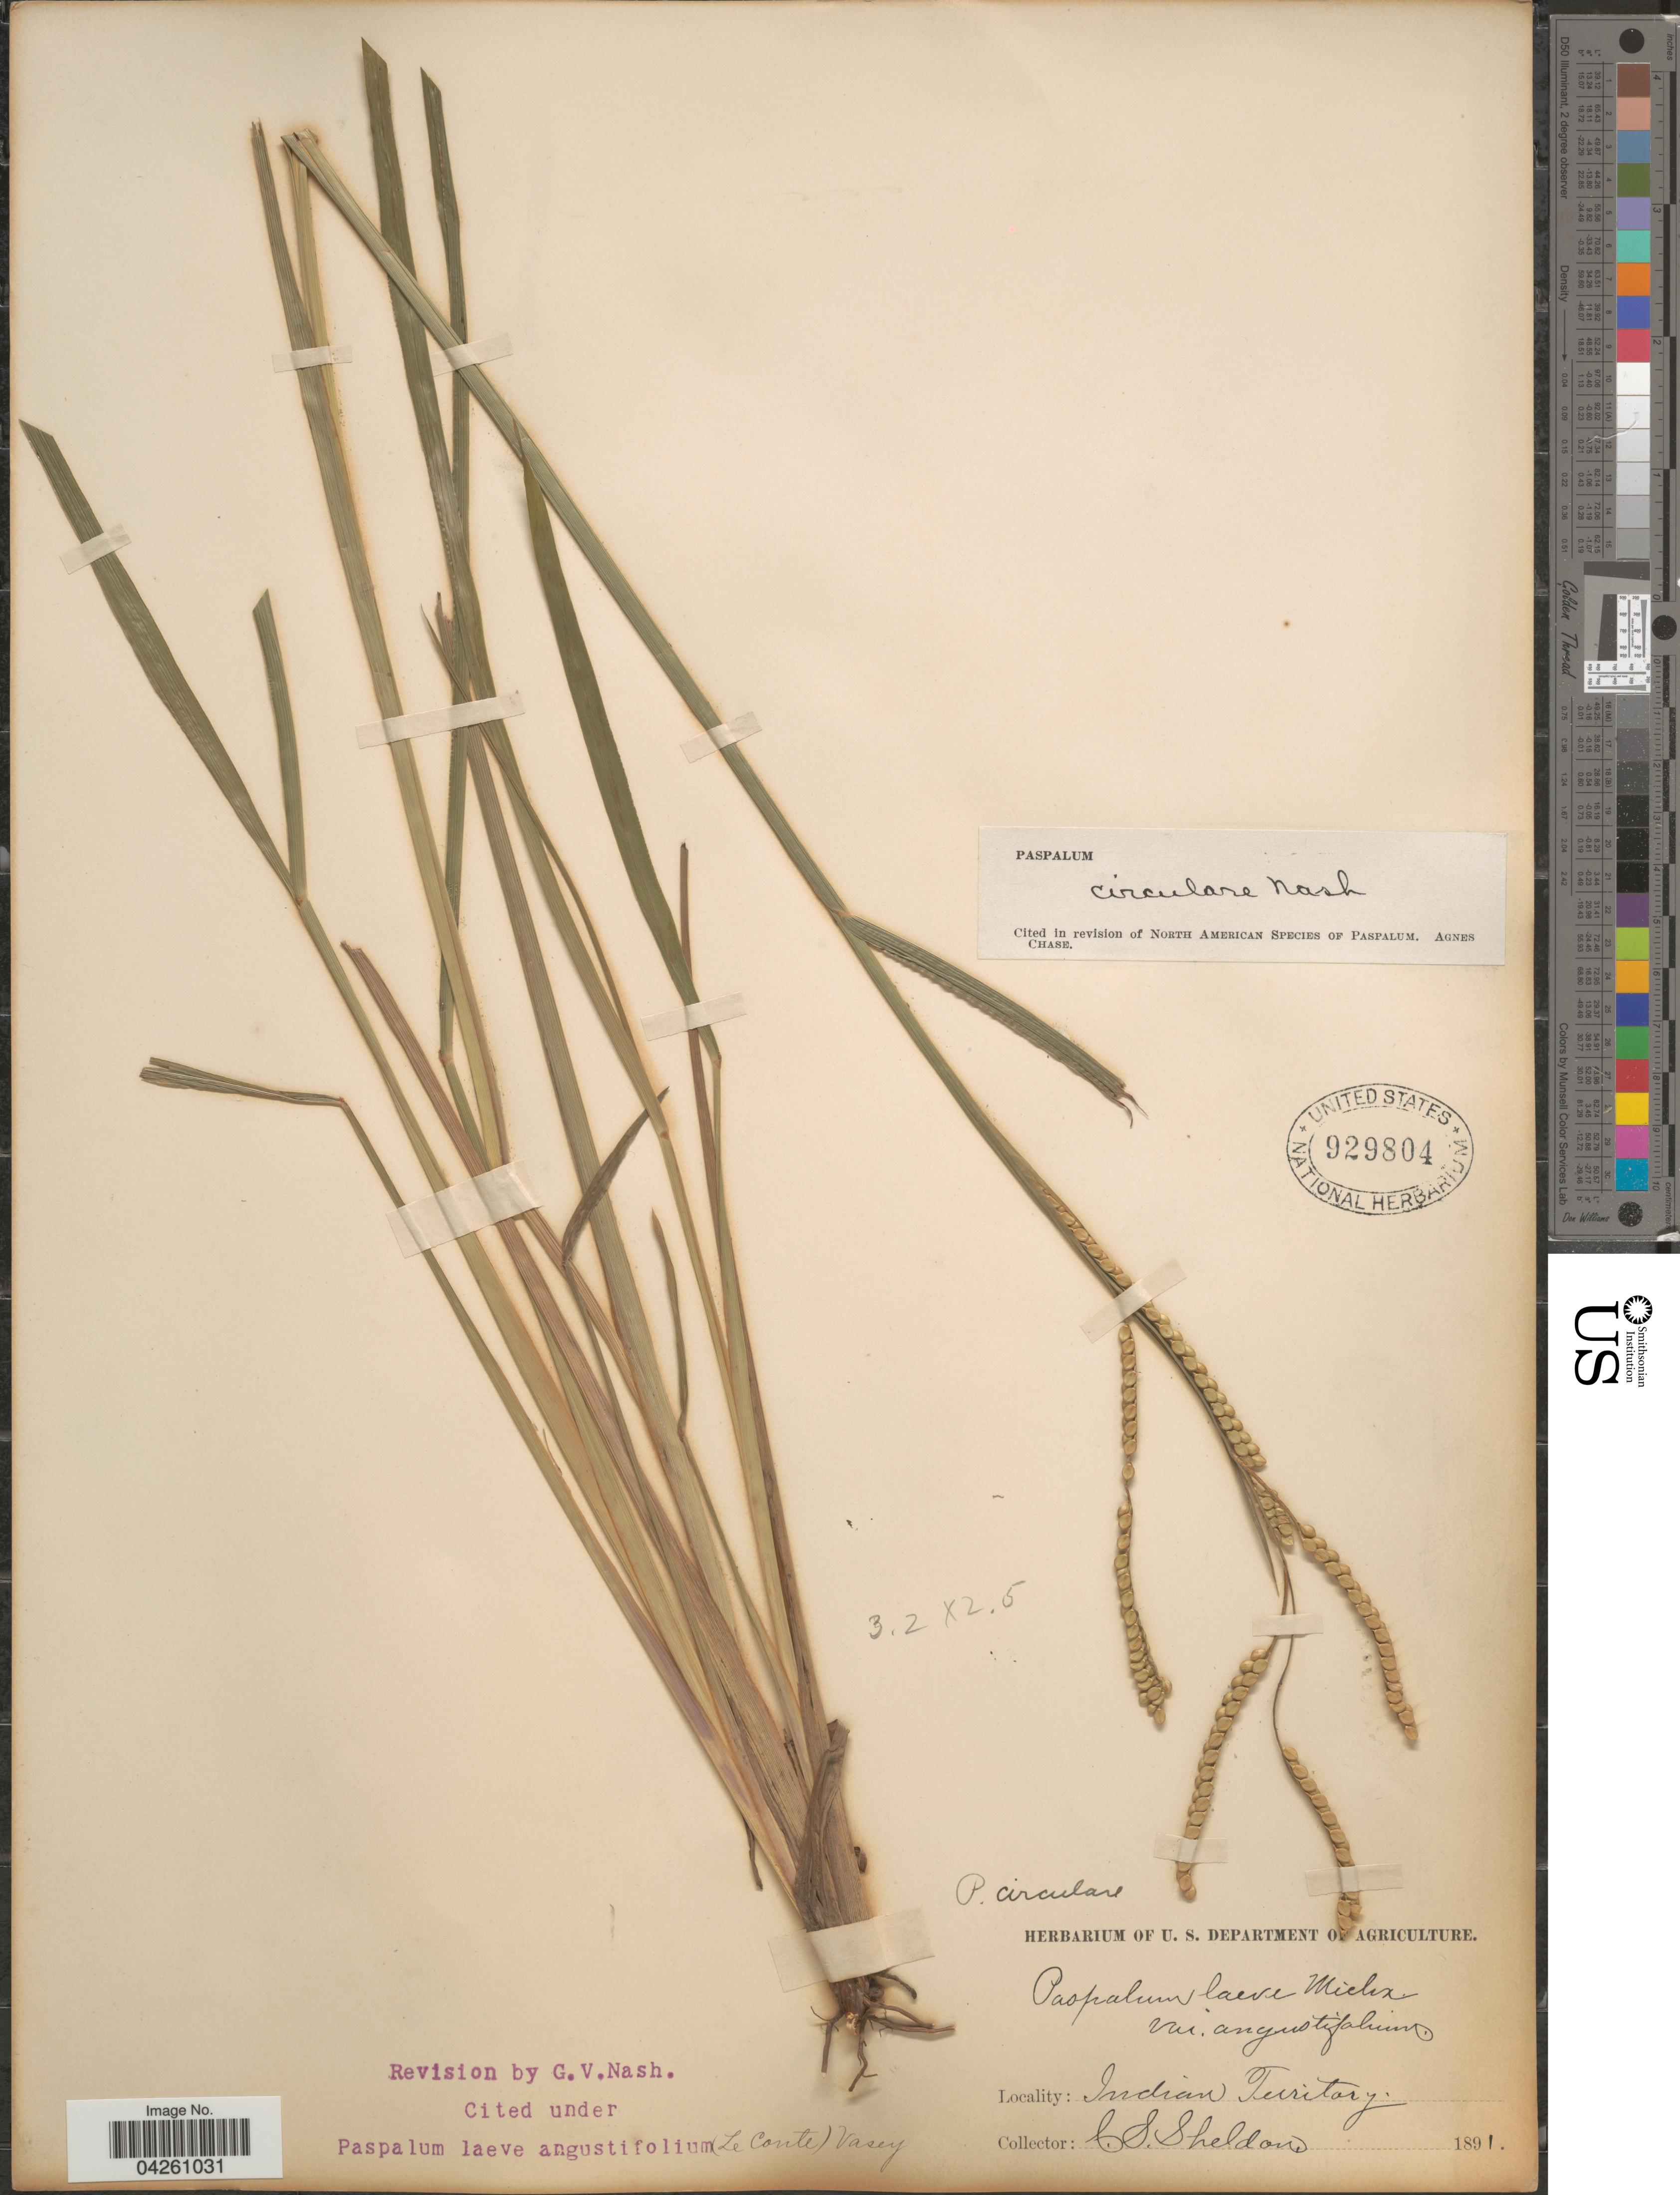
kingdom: Plantae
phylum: Tracheophyta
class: Liliopsida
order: Poales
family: Poaceae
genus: Paspalum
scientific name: Paspalum circulare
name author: Nash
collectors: C. S. Sheldon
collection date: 1891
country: United States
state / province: Oklahoma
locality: Indian Territory.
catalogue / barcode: US 929804